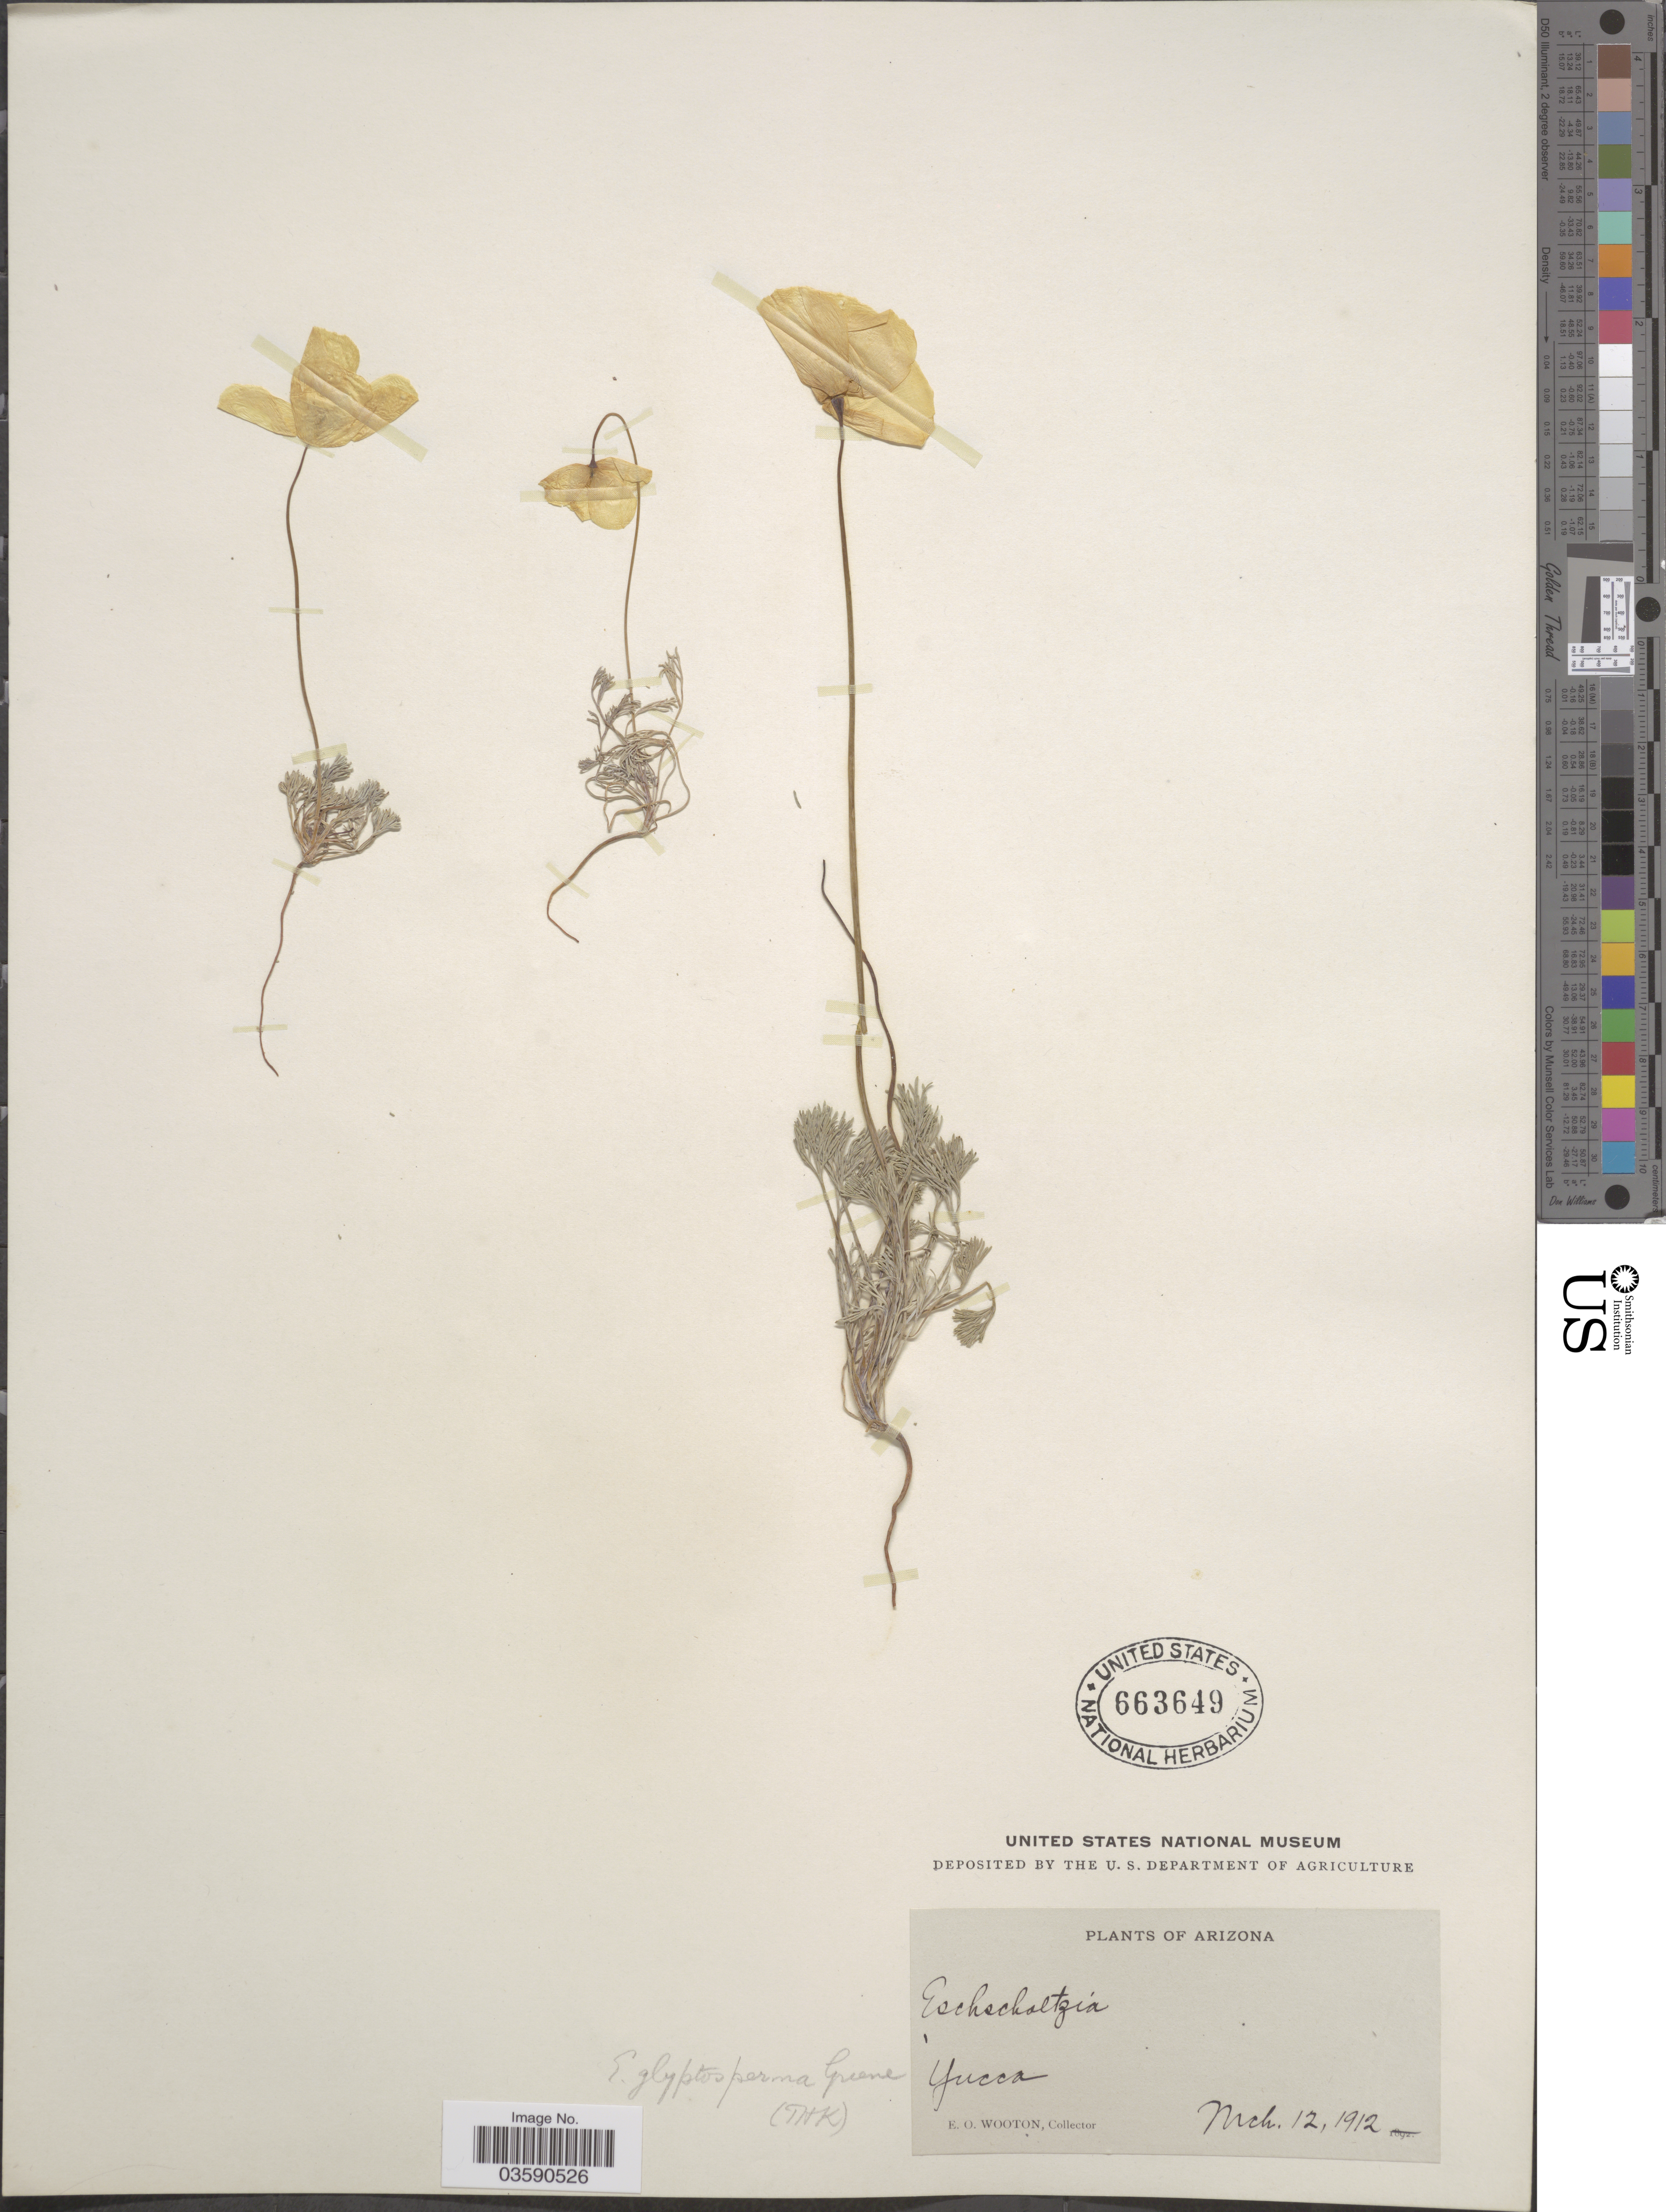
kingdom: Plantae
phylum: Tracheophyta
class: Magnoliopsida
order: Ranunculales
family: Papaveraceae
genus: Eschscholzia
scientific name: Eschscholzia glyptosperma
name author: Greene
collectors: E. O. Wooton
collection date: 1912-03-12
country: United States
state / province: Arizona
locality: Yucca.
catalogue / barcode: US 663649